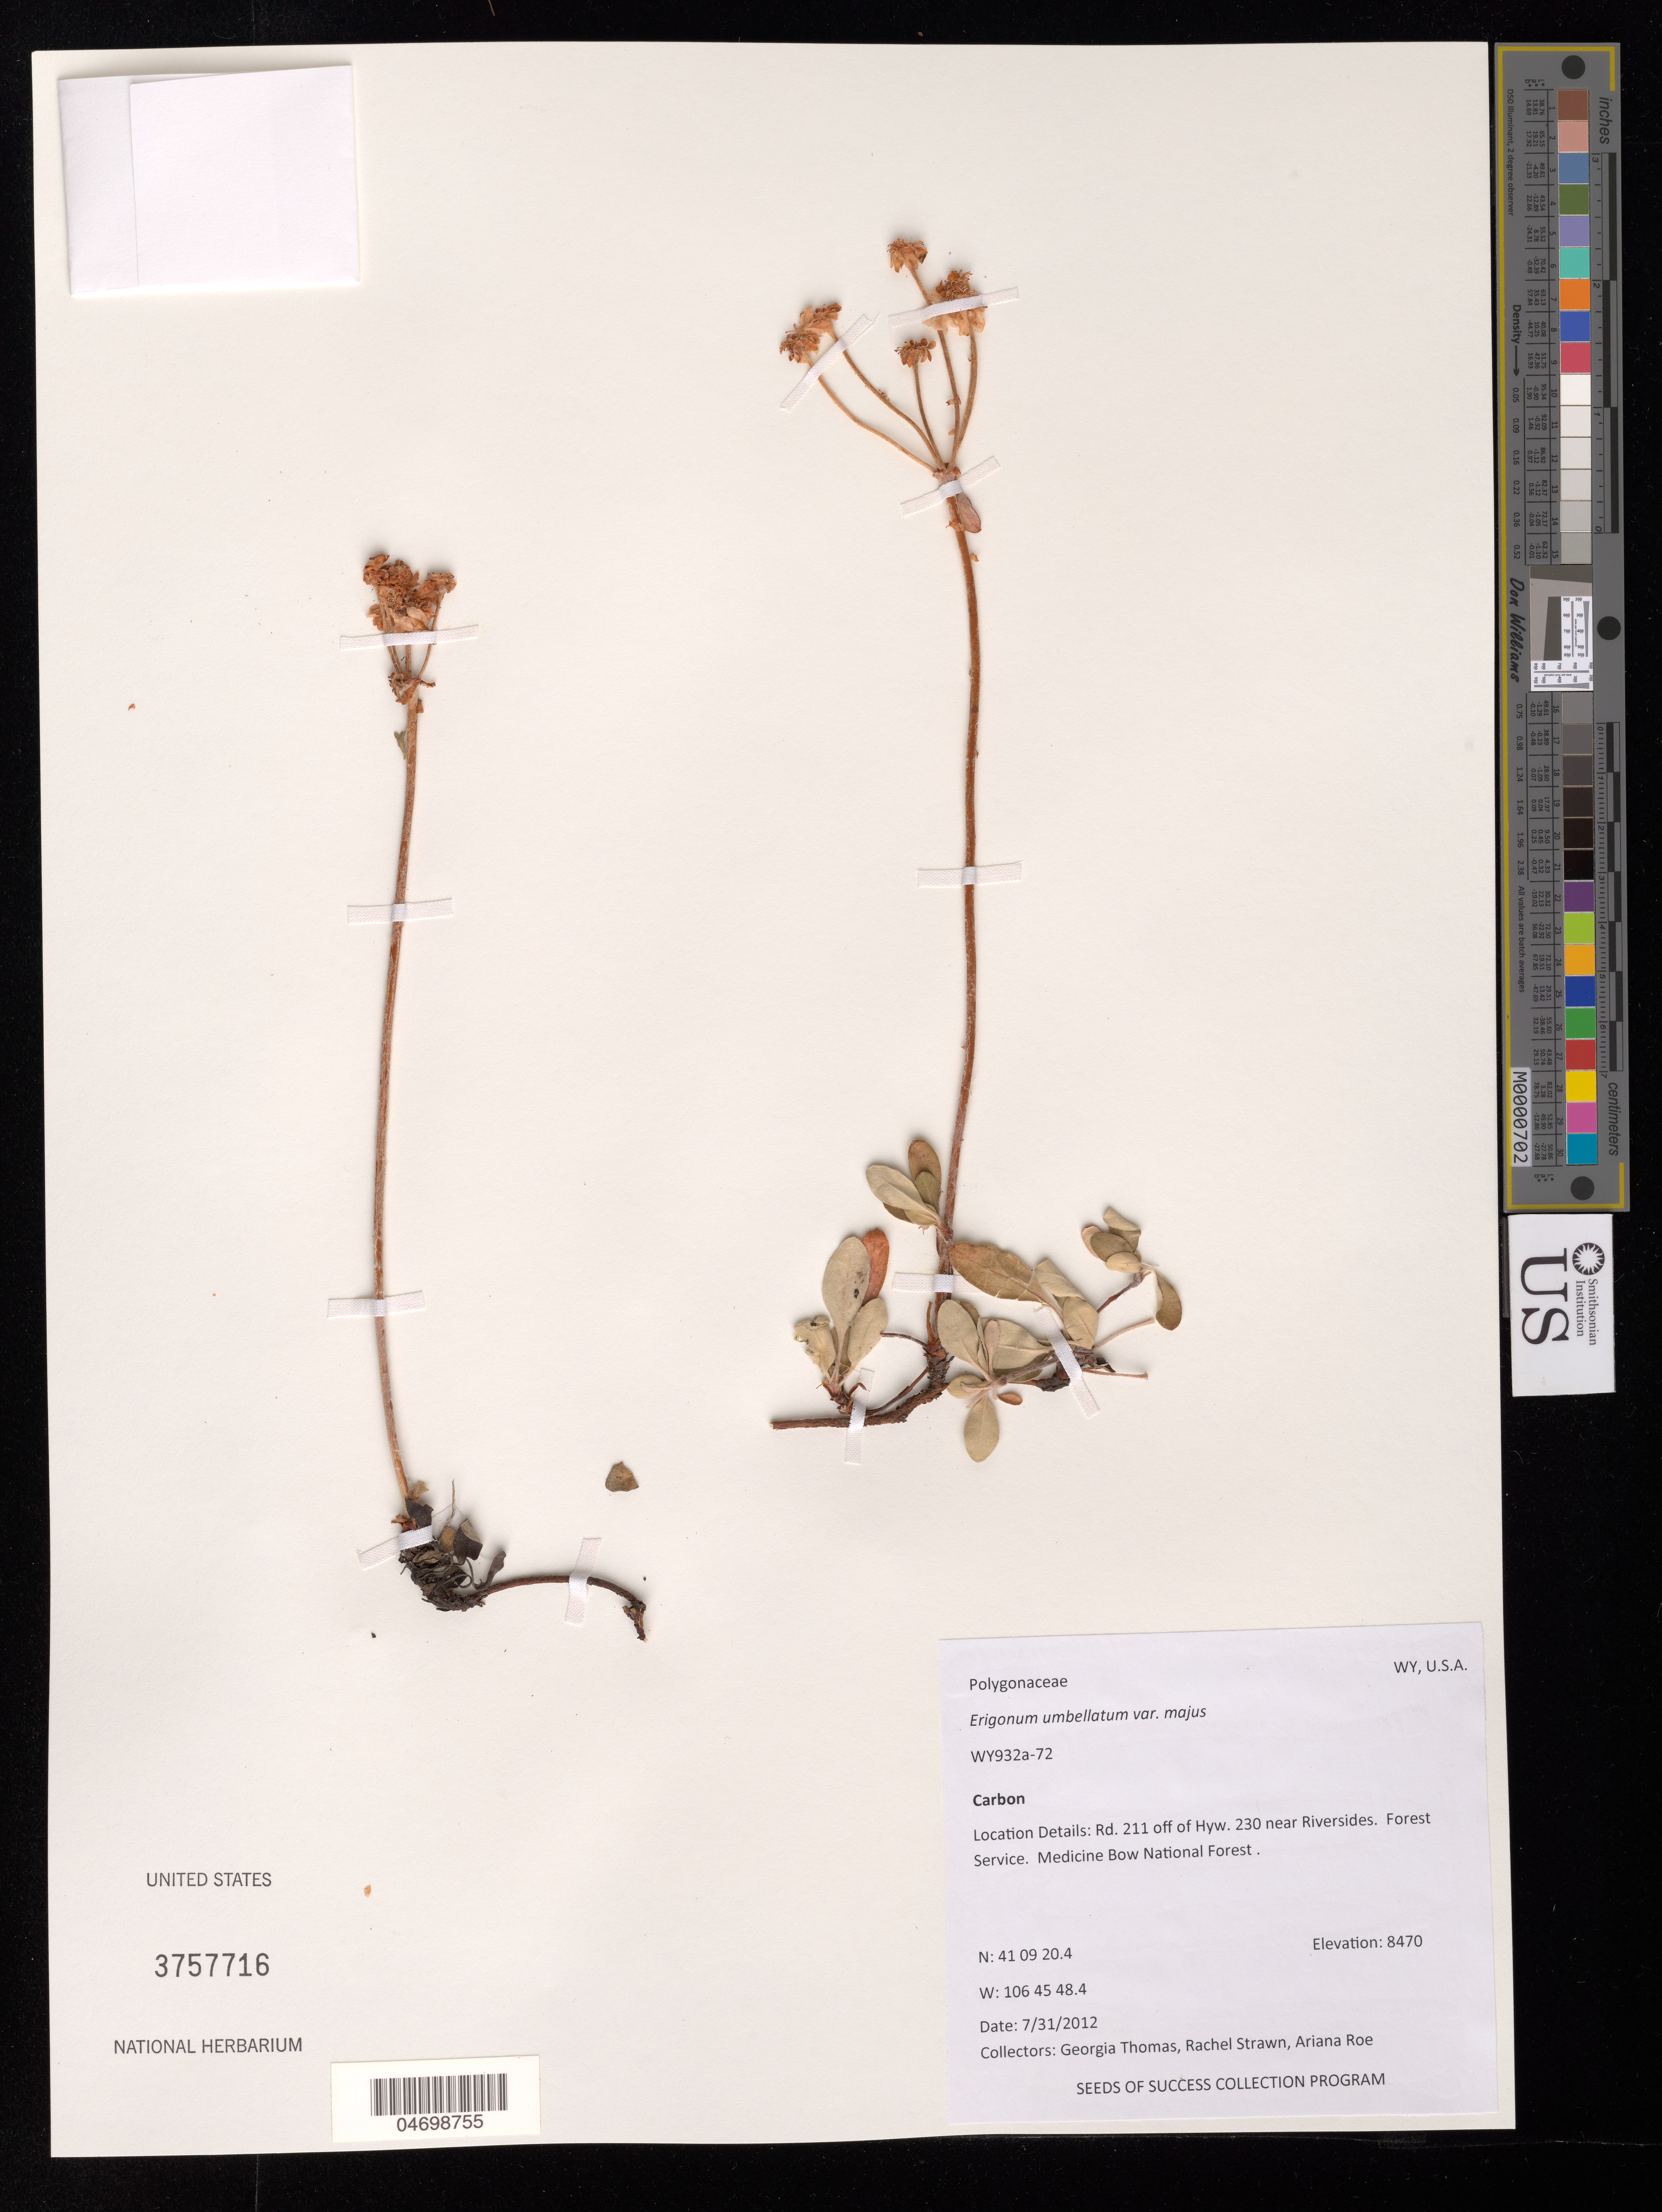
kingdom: Plantae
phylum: Tracheophyta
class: Magnoliopsida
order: Caryophyllales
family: Polygonaceae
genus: Eriogonum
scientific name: Eriogonum umbellatum var. majus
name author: Hook.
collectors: G. Thomas, R. Strawn & A. Roe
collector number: WY932A-72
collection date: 2012-07-31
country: United States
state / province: Wyoming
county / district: Carbon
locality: Road 211 off of Hwy 230 near Riversides. Forest Service. Medicine Bow National Forest.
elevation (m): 2582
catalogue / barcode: US 3757716